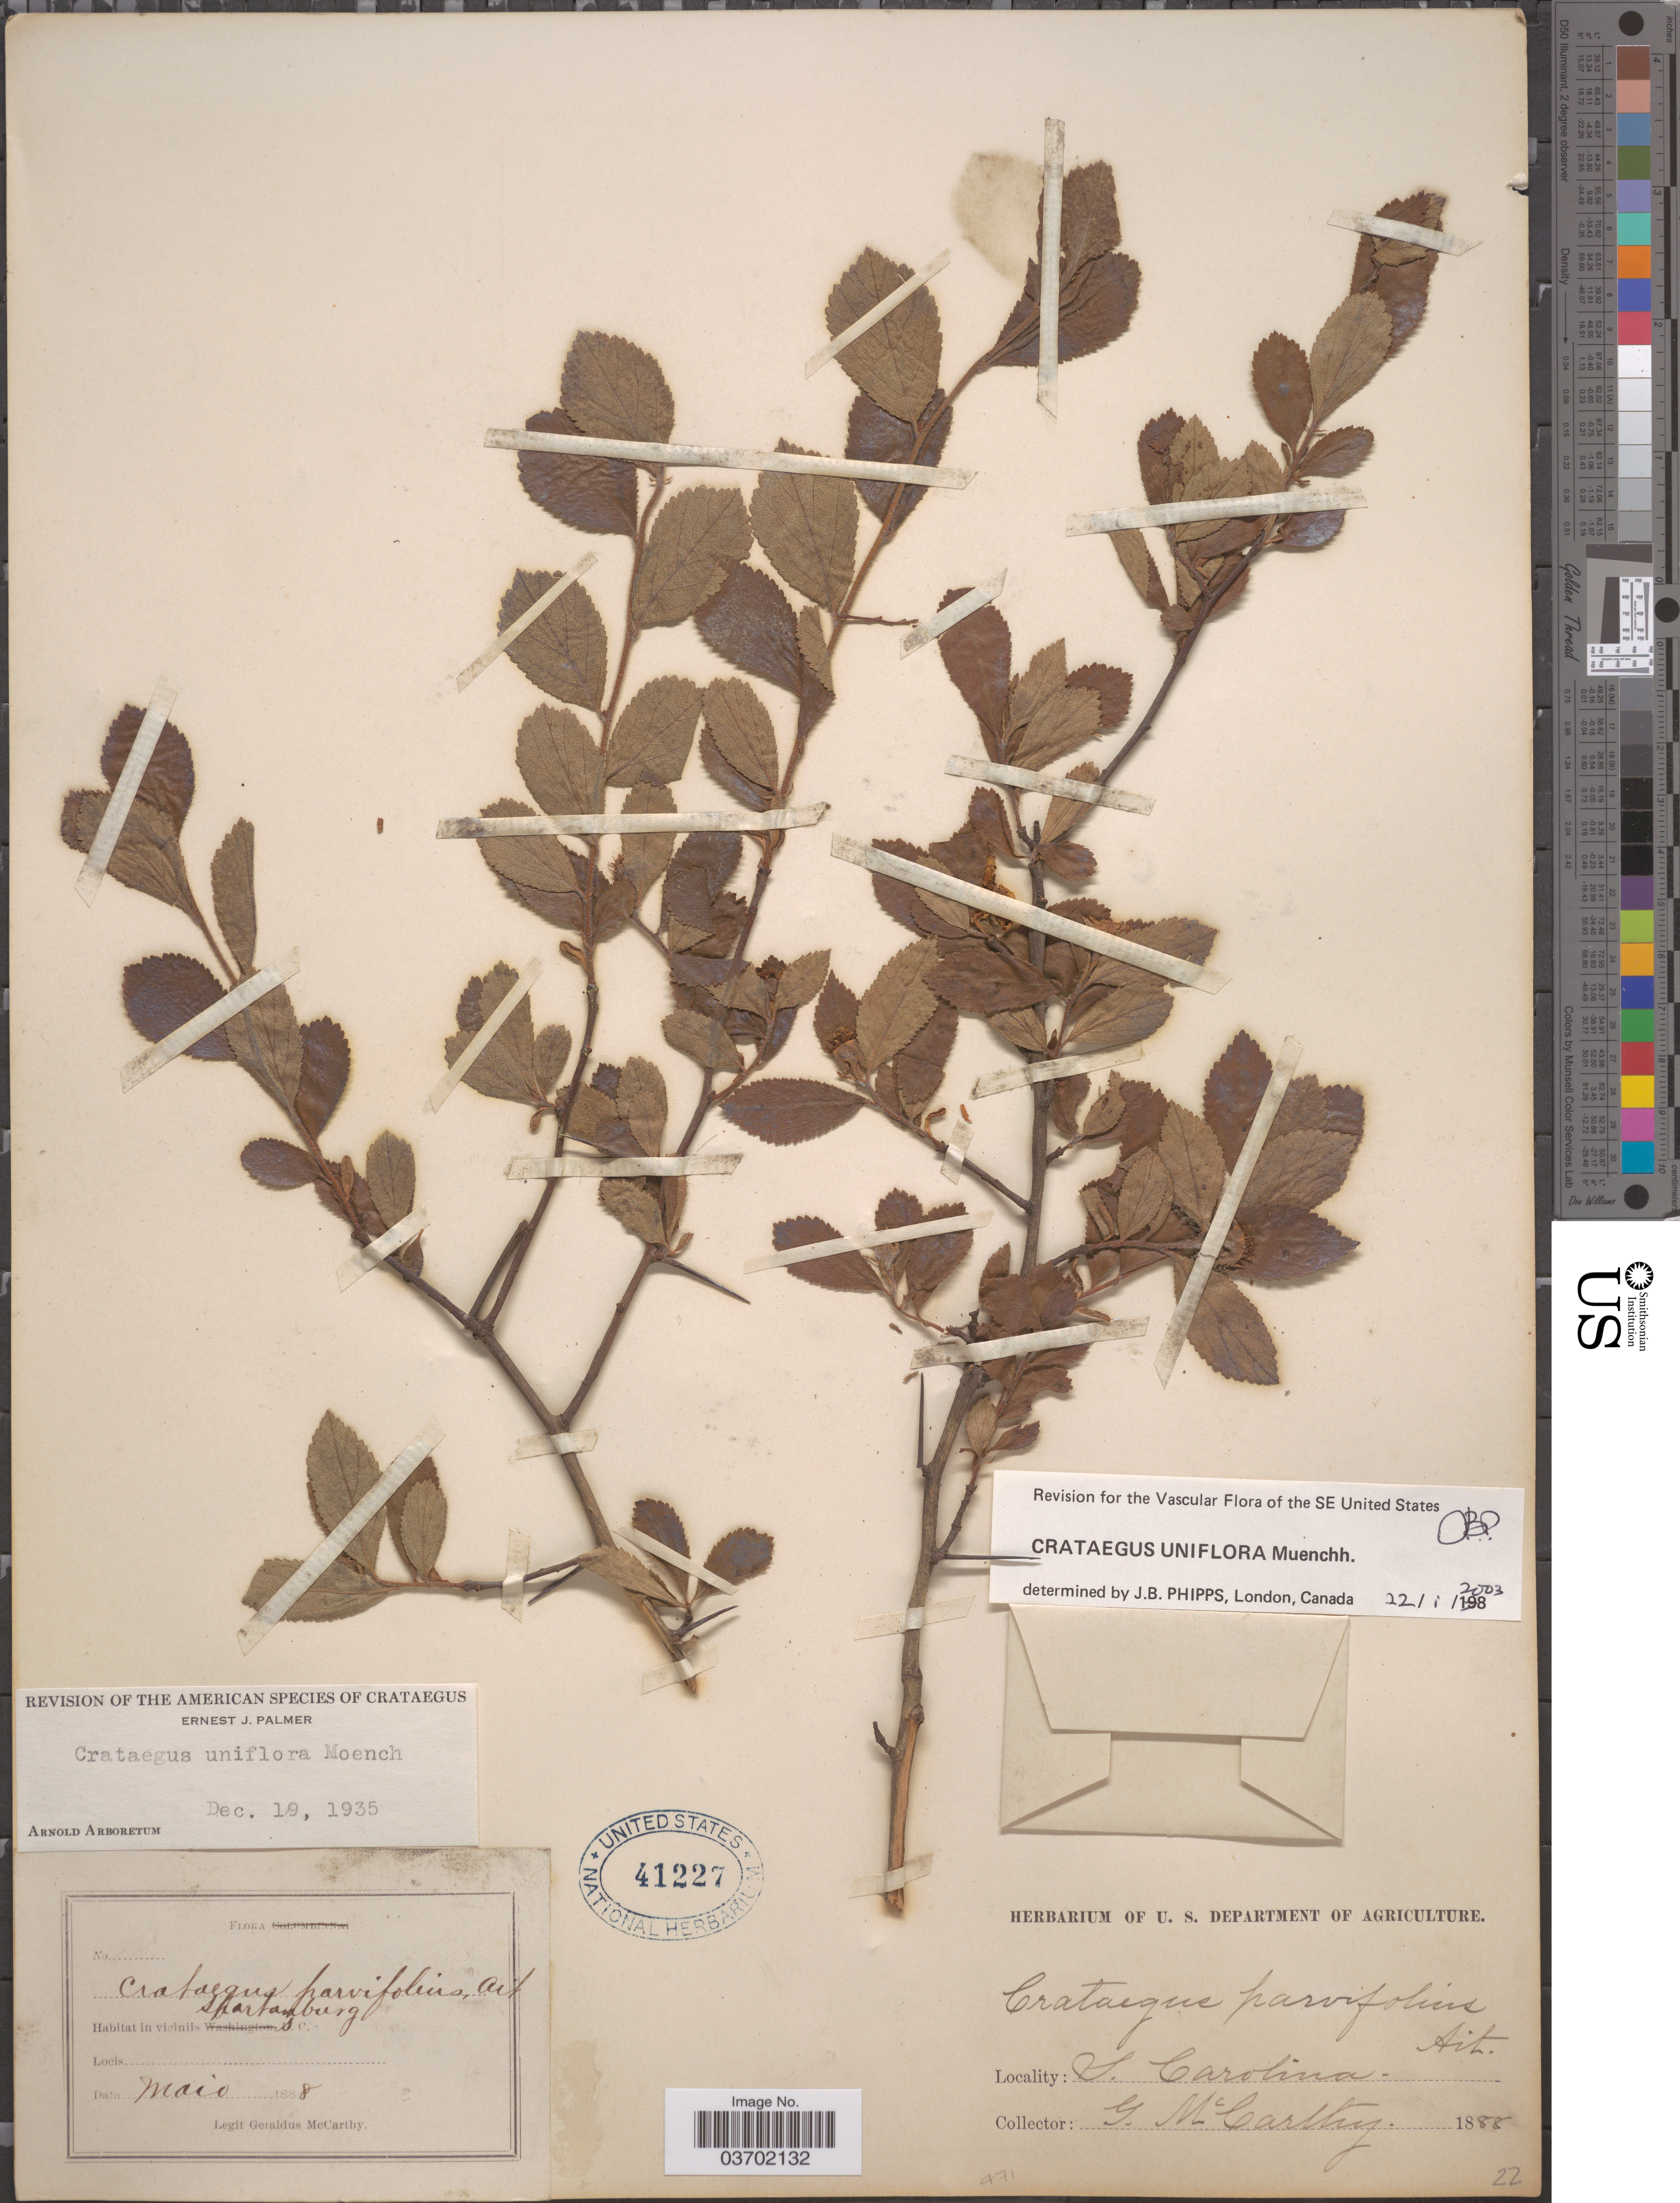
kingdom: Plantae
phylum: Tracheophyta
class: Magnoliopsida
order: Rosales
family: Rosaceae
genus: Crataegus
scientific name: Crataegus uniflora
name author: Münchh.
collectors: M. McCarthy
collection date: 1888-05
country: United States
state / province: South Carolina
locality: Spartanburg.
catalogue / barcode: US 41227